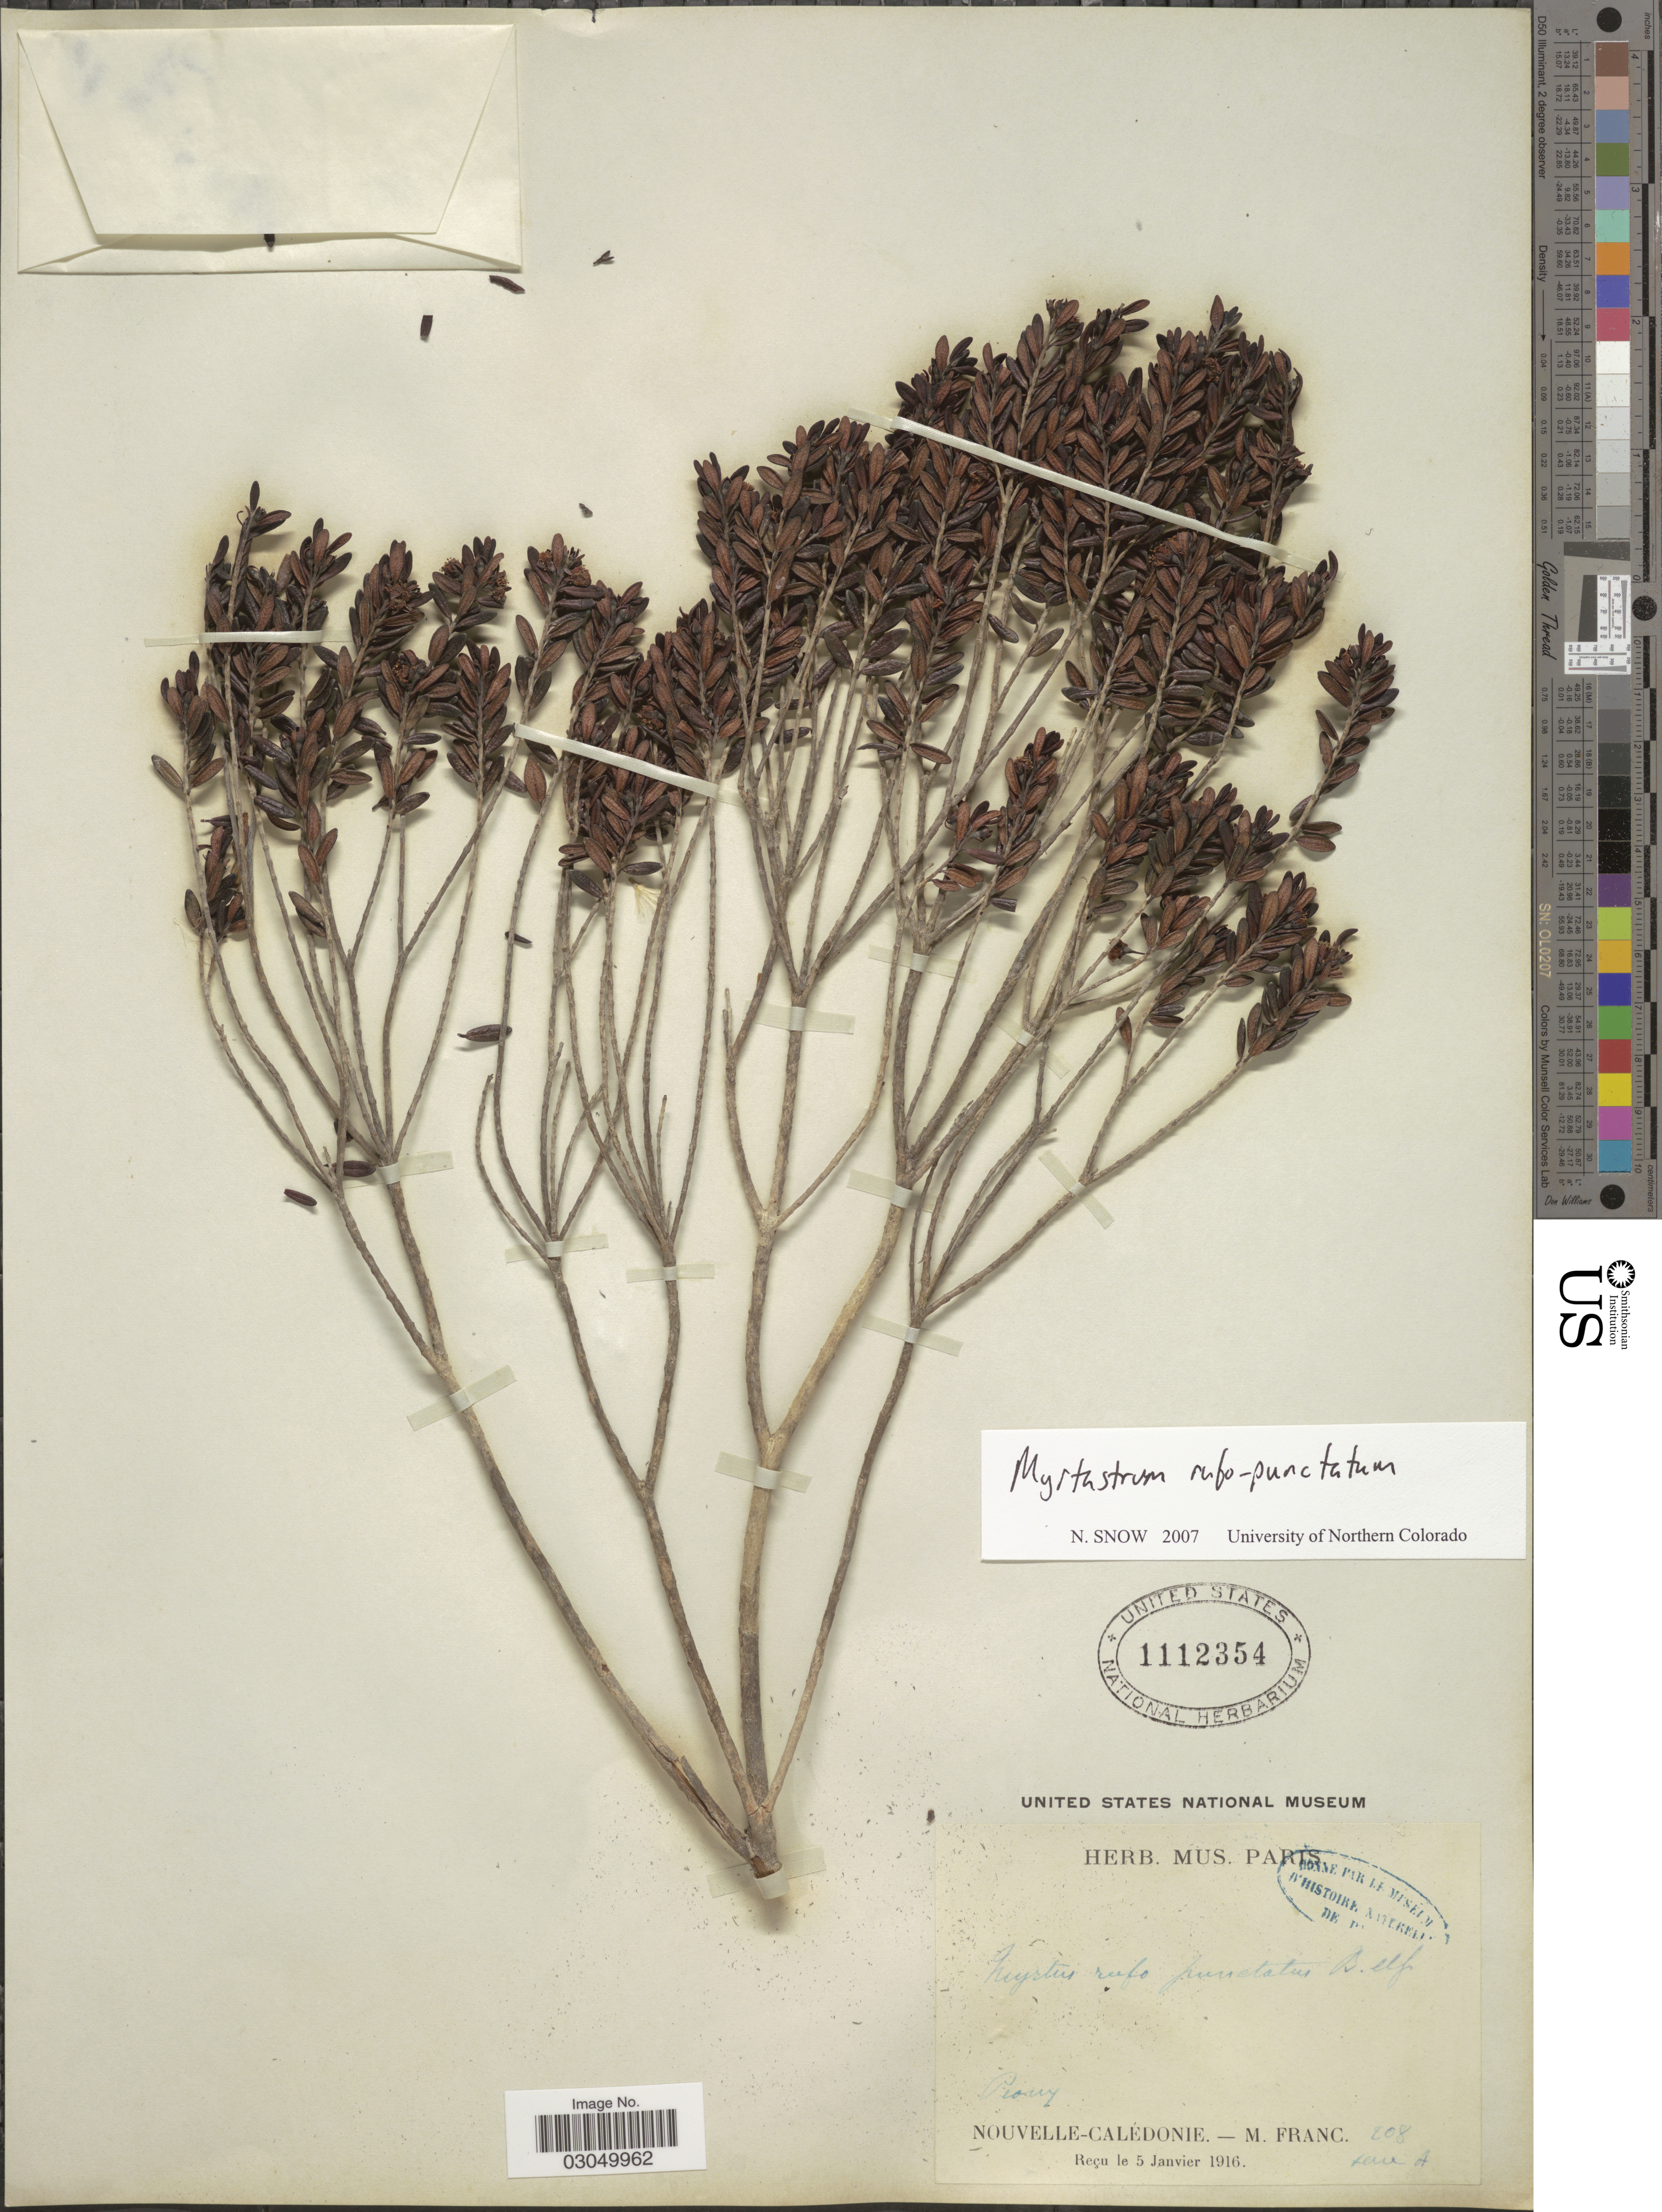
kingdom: Plantae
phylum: Tracheophyta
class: Magnoliopsida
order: Myrtales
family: Myrtaceae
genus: Myrtastrum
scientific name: Myrtastrum rufopunctatum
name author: (Pancher ex Brongn. & Gris) Burret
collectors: -. Prony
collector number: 208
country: New Caledonia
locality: Nouvelle-Calédonie. Terra A [unsure placement] [interpreted].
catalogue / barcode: US 112354